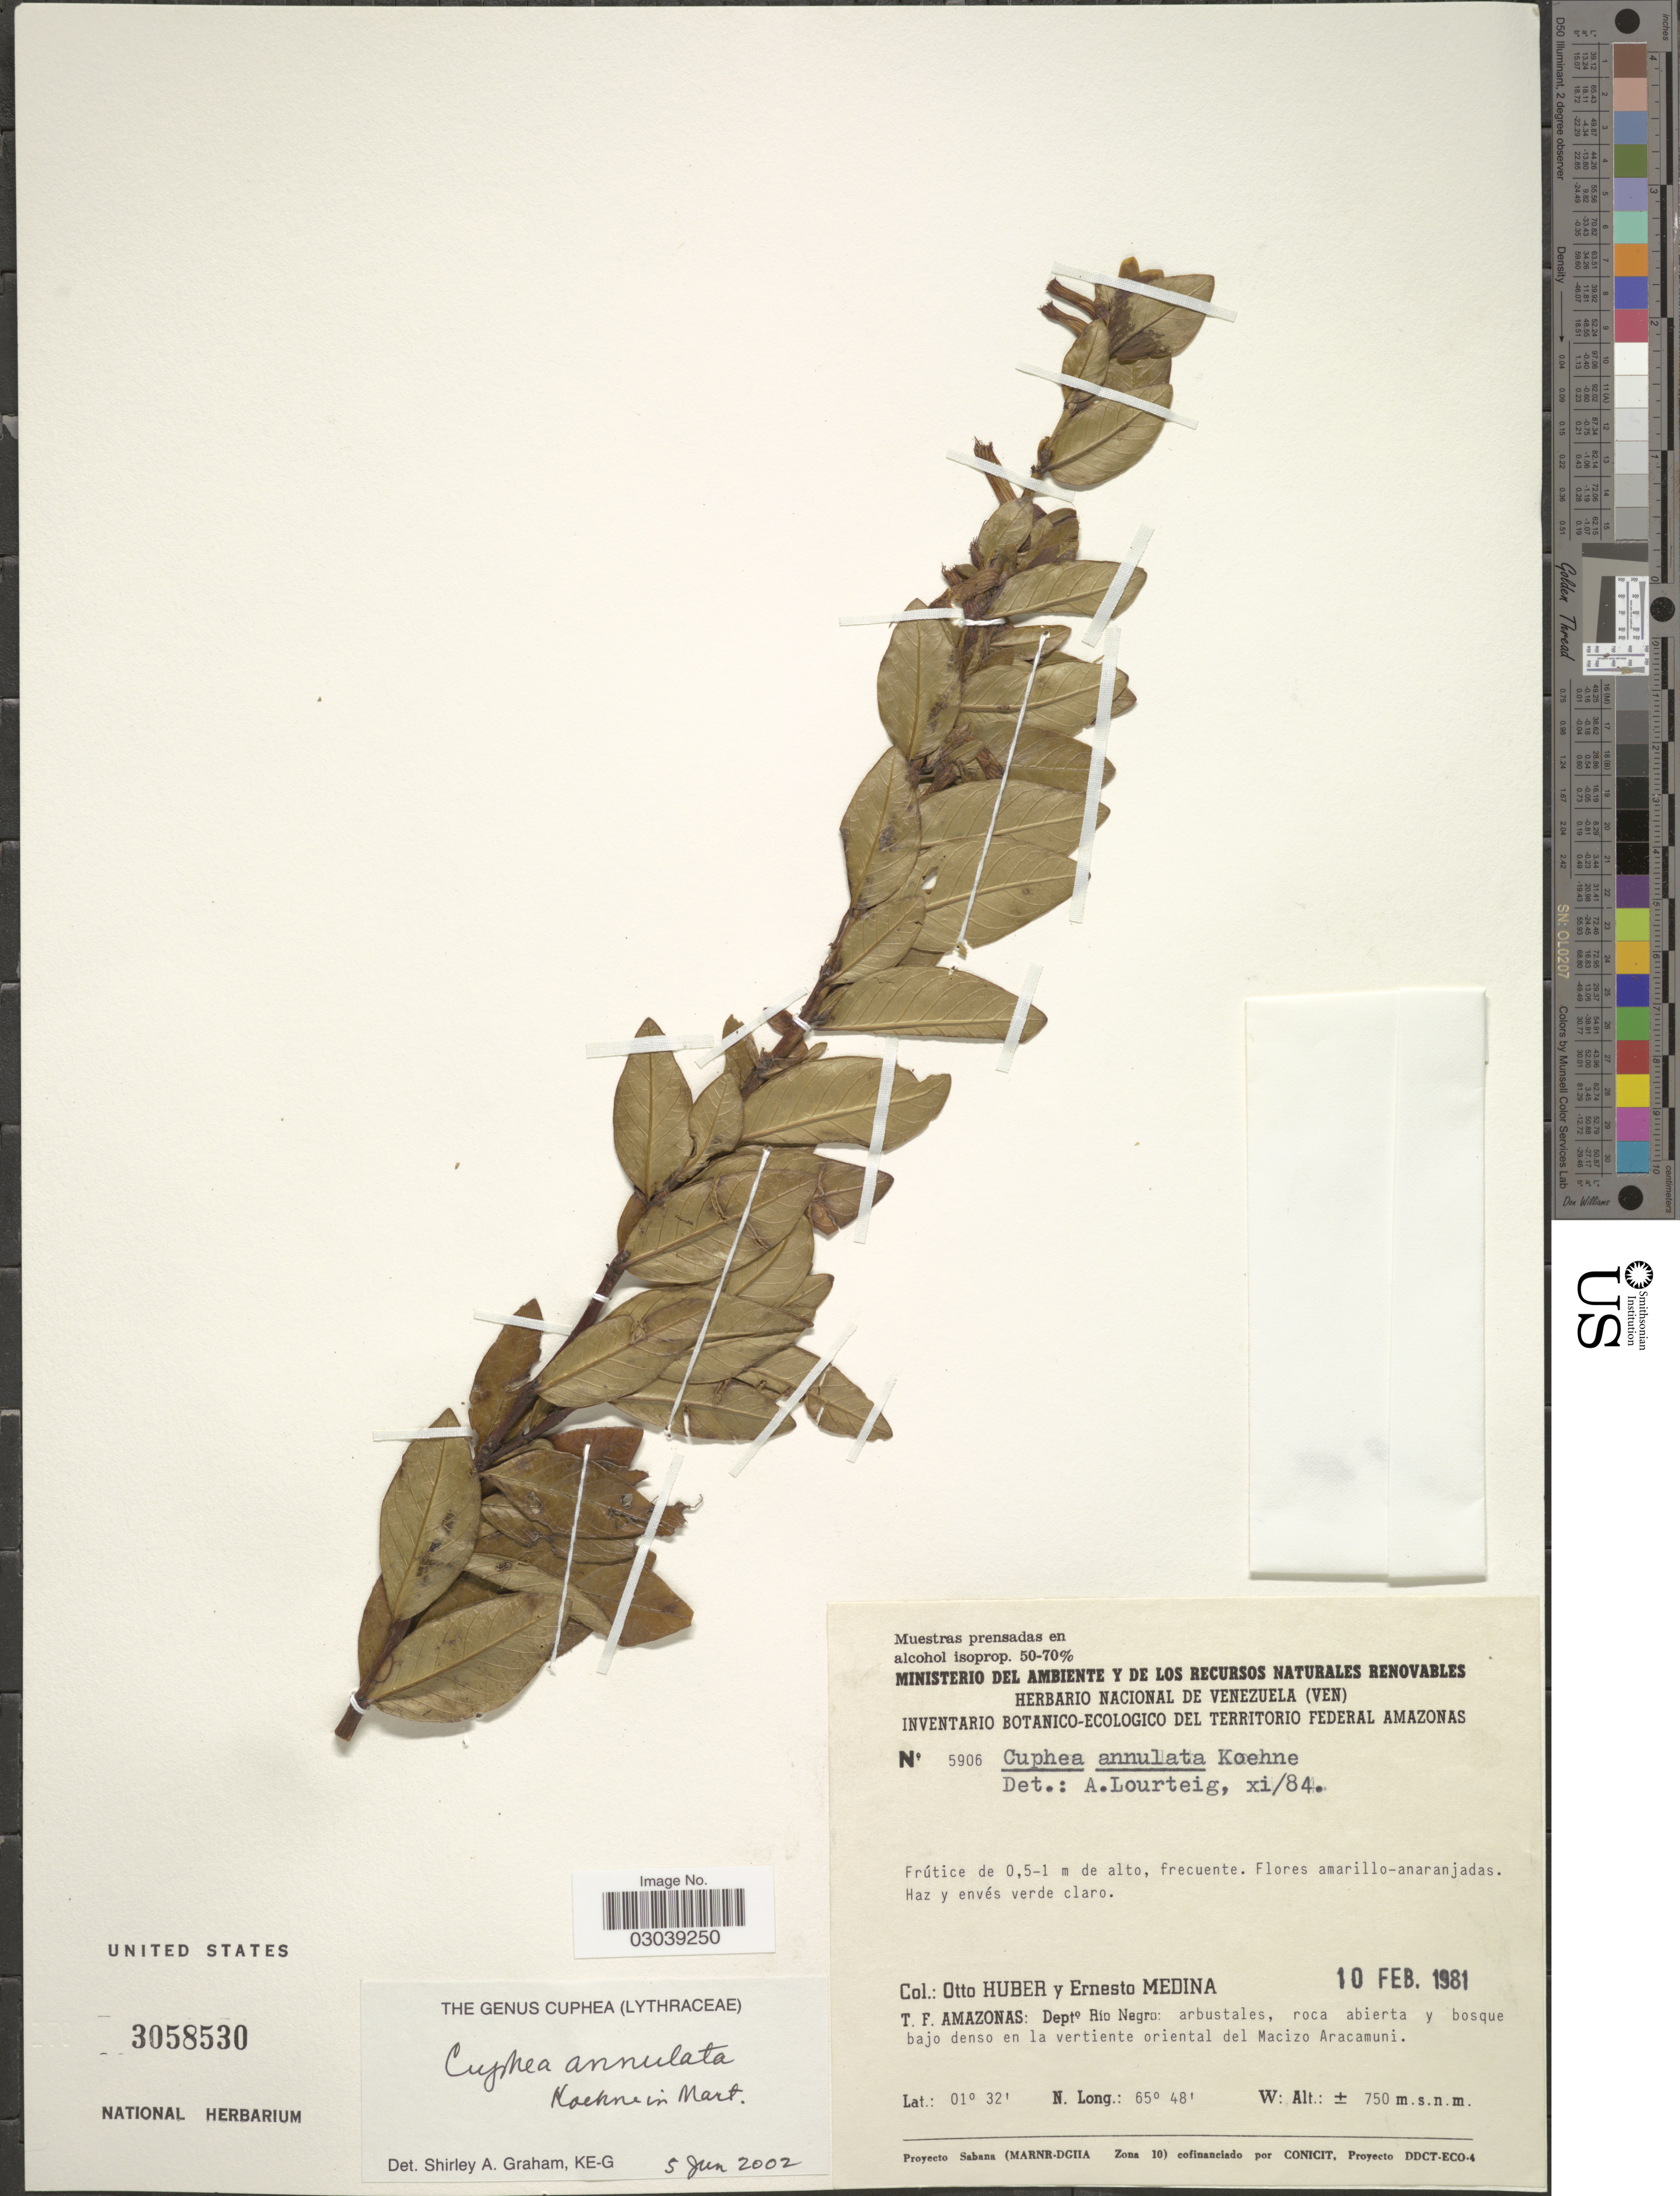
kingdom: Plantae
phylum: Tracheophyta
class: Magnoliopsida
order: Myrtales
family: Lythraceae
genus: Cuphea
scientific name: Cuphea annulata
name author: Koehne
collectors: O. Huber & E. Medina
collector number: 5906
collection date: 1981-02-10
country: Colombia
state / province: Amazônas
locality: T.F. Amazonas: Deptº Rio Negro: bajo denso en la vertiente oriental del Macizo Aracamuni.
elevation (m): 750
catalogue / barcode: US 3058530